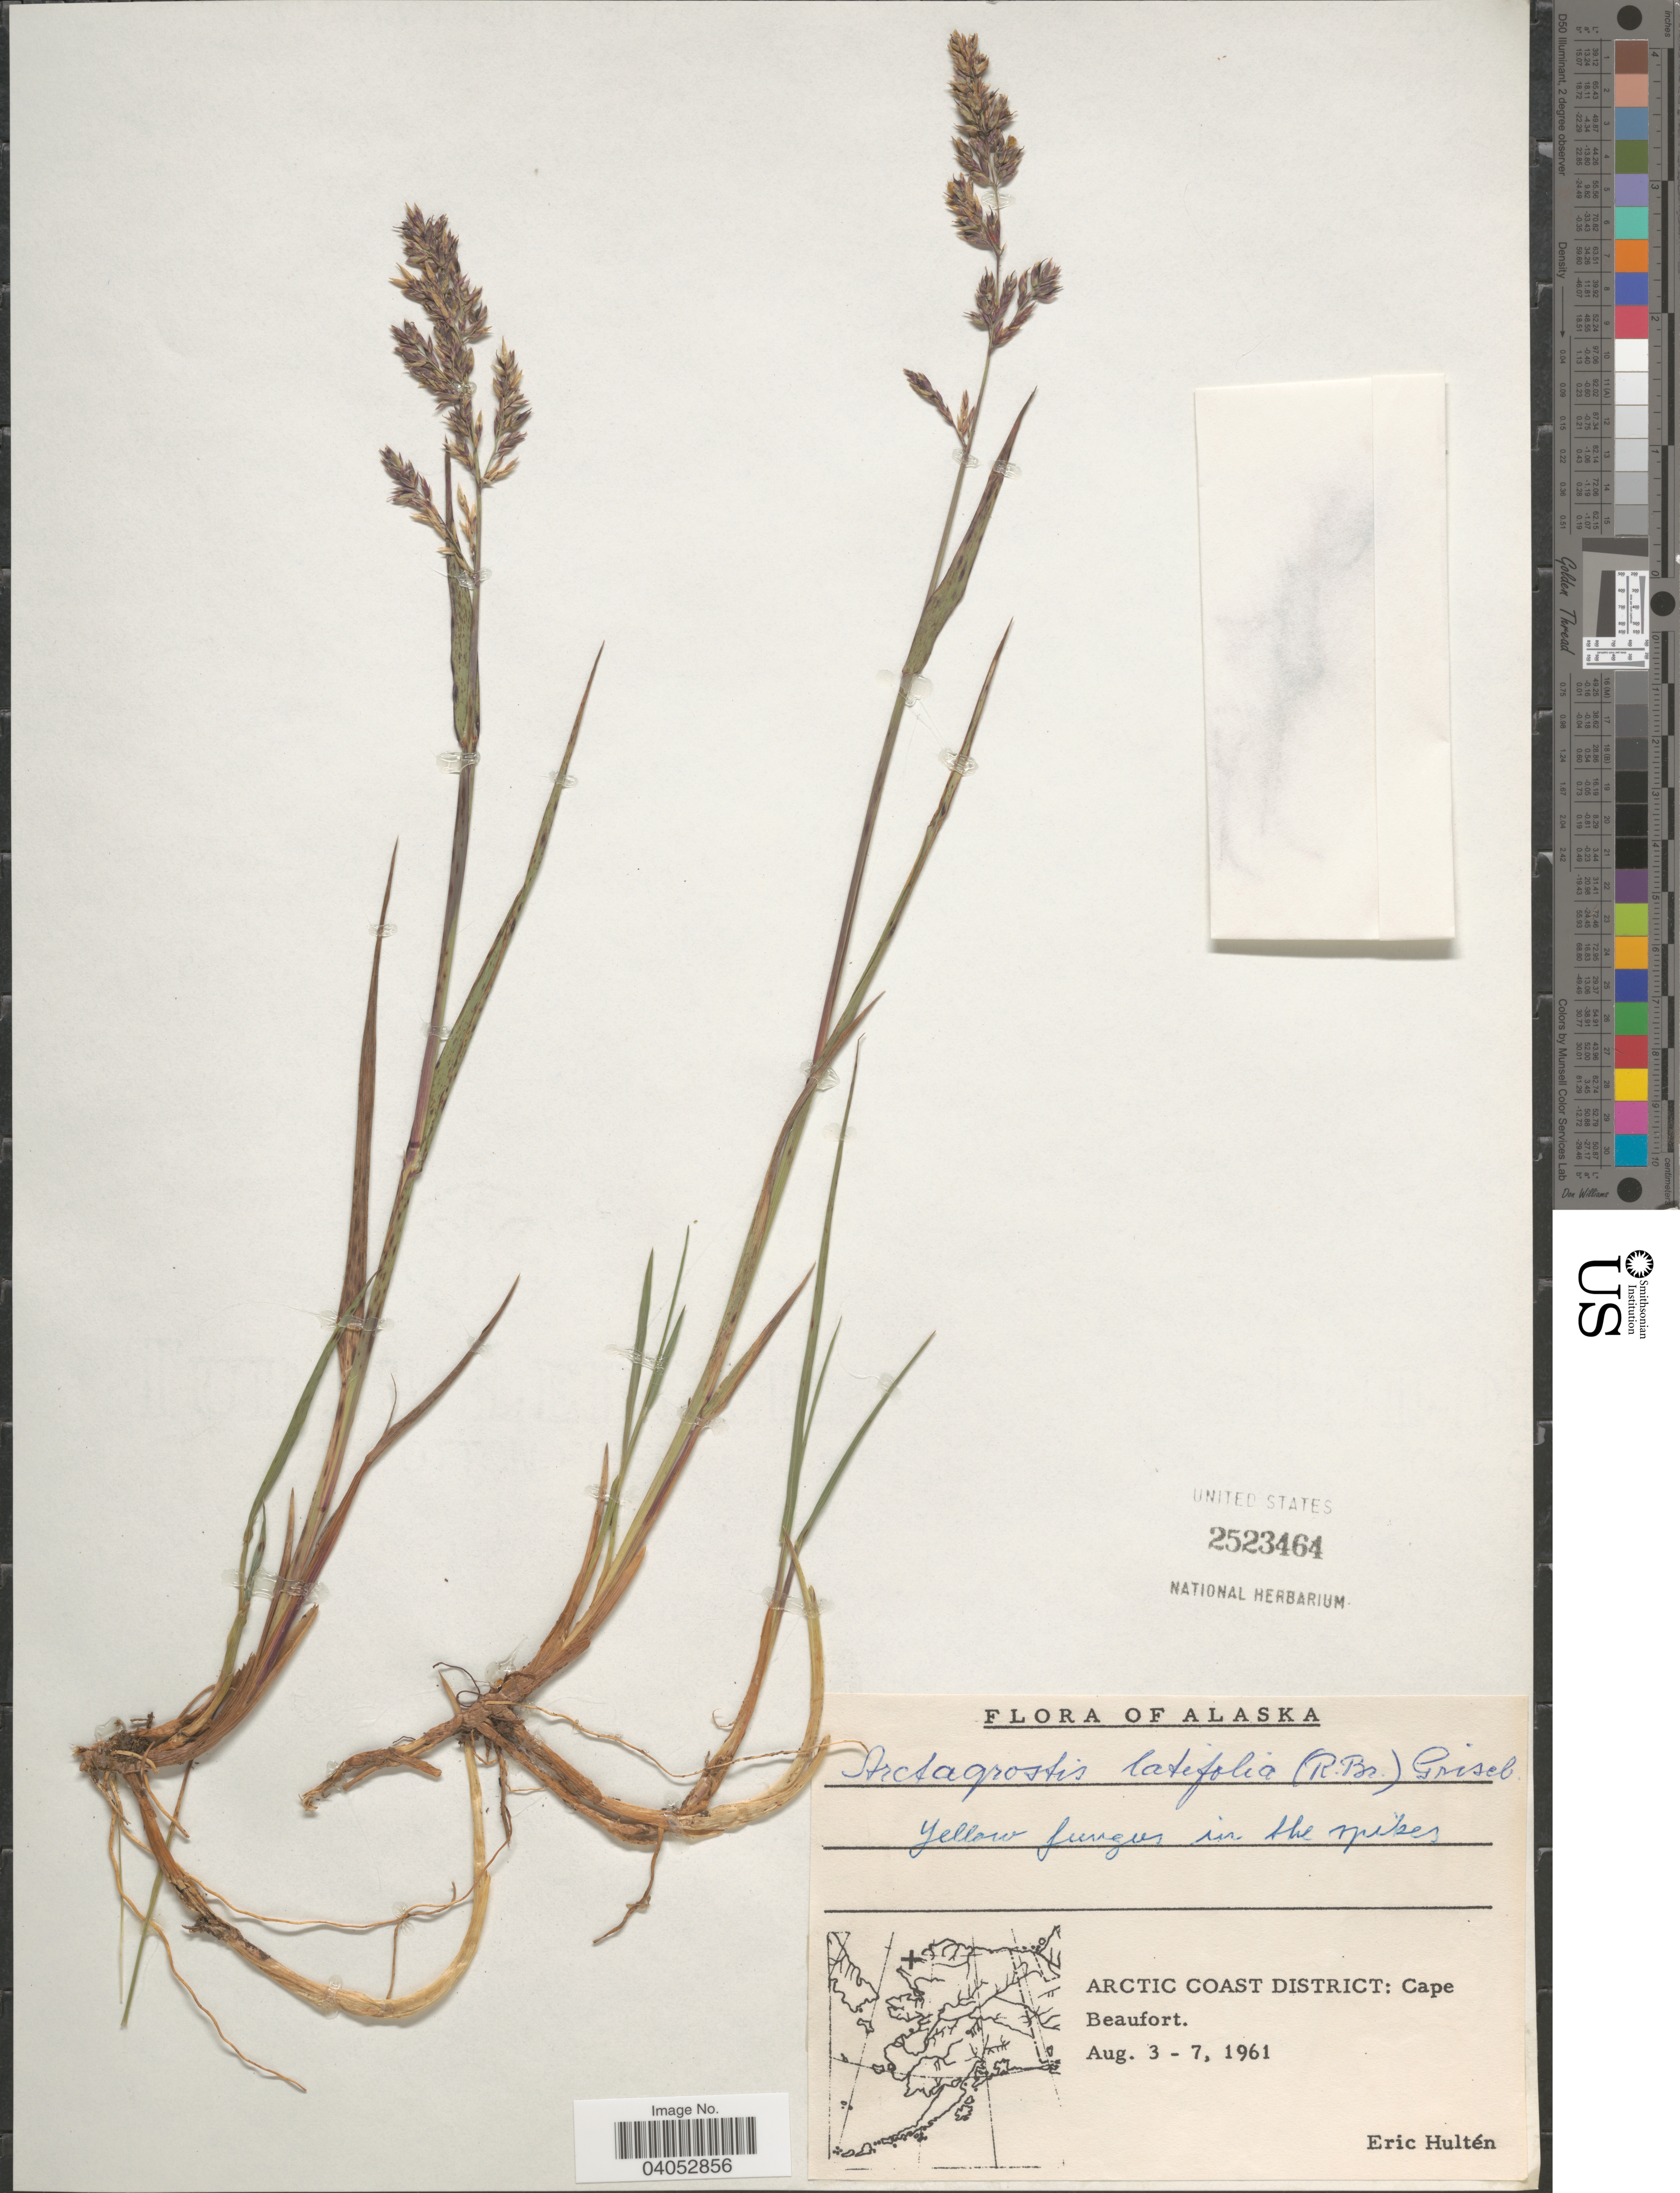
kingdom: Plantae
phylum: Tracheophyta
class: Liliopsida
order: Poales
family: Poaceae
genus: Arctagrostis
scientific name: Arctagrostis latifolia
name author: (R. Br.) Griseb.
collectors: E. G. Hultén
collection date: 1961-08-03/1961-08-07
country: United States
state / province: Alaska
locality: Arctic Coast District; Cape Beaufort.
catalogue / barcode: US 2523464